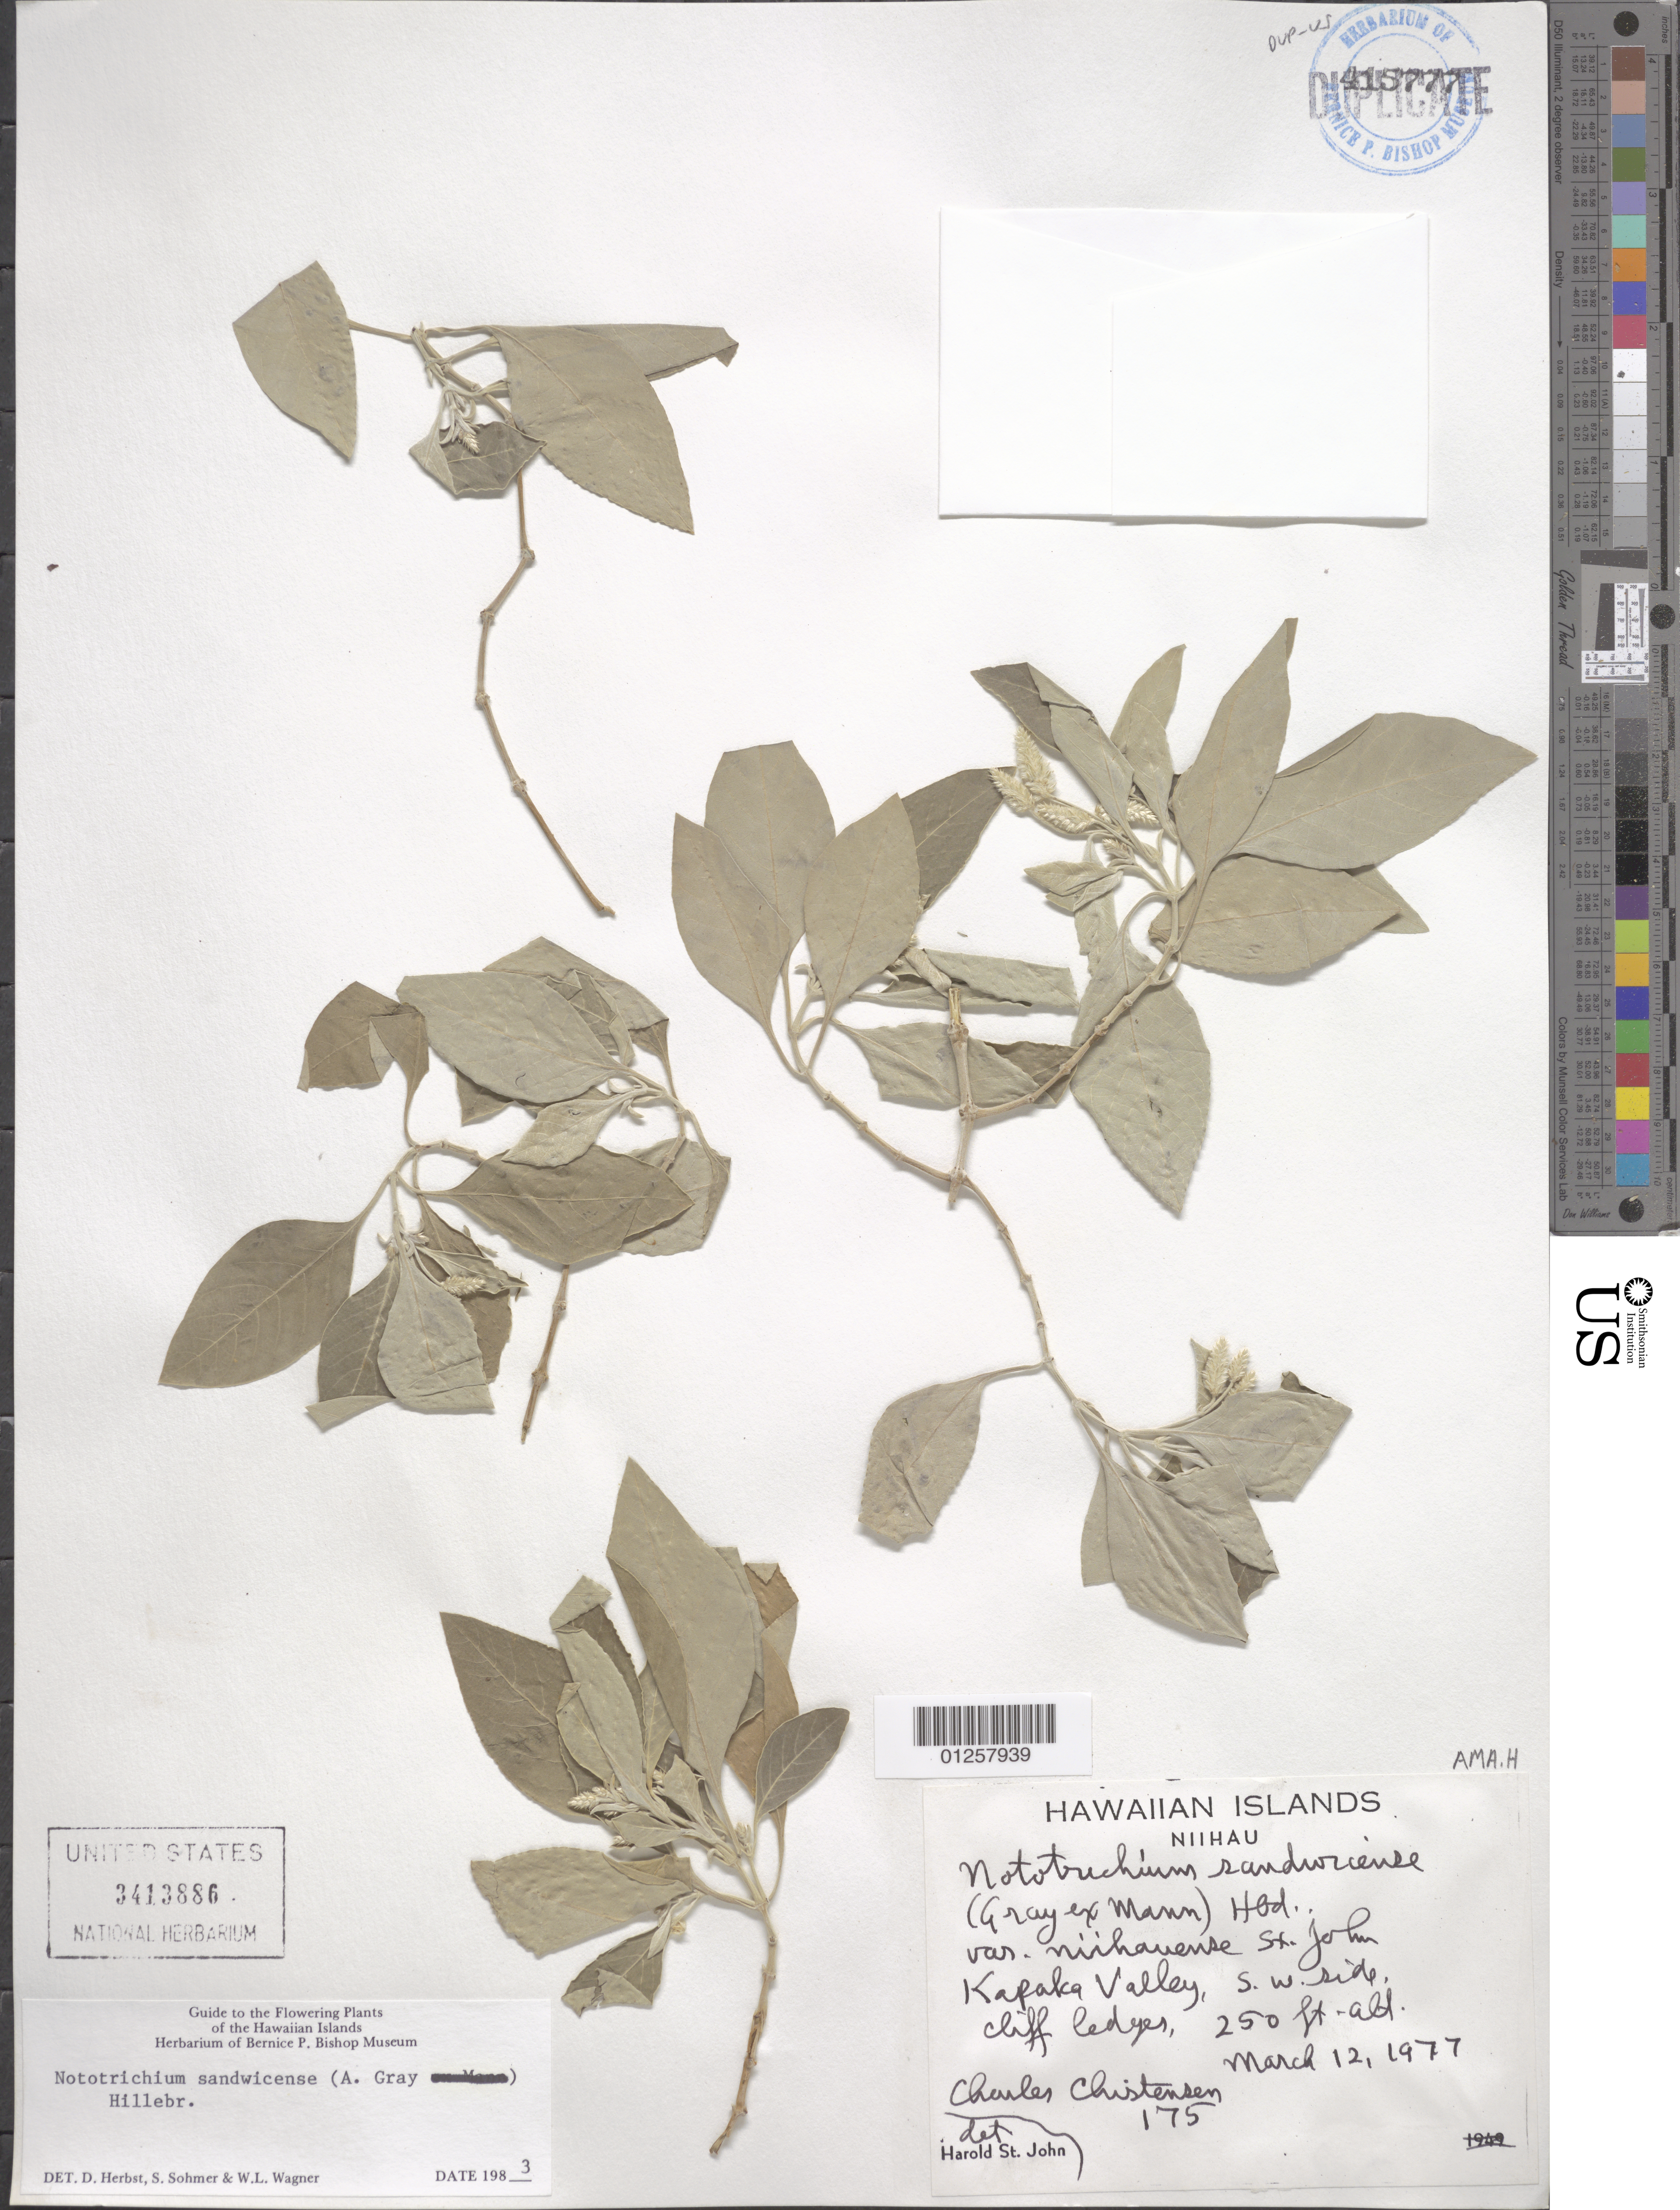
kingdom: Plantae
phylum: Tracheophyta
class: Magnoliopsida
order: Caryophyllales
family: Amaranthaceae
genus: Achyranthes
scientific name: Achyranthes sandwicensis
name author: (A. Gray) Di Vincenzo et al.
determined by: Wagner, W. L., (BOT), Smithsonian Institution - National Museum of Natural History (UNITED STATES)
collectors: C. Christensen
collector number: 175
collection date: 1977-03-12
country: United States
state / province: Hawaii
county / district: Kauai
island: Kaua'i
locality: Kapaka Valley, S. W. side cliff ledges.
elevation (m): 76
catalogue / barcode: US 3413886